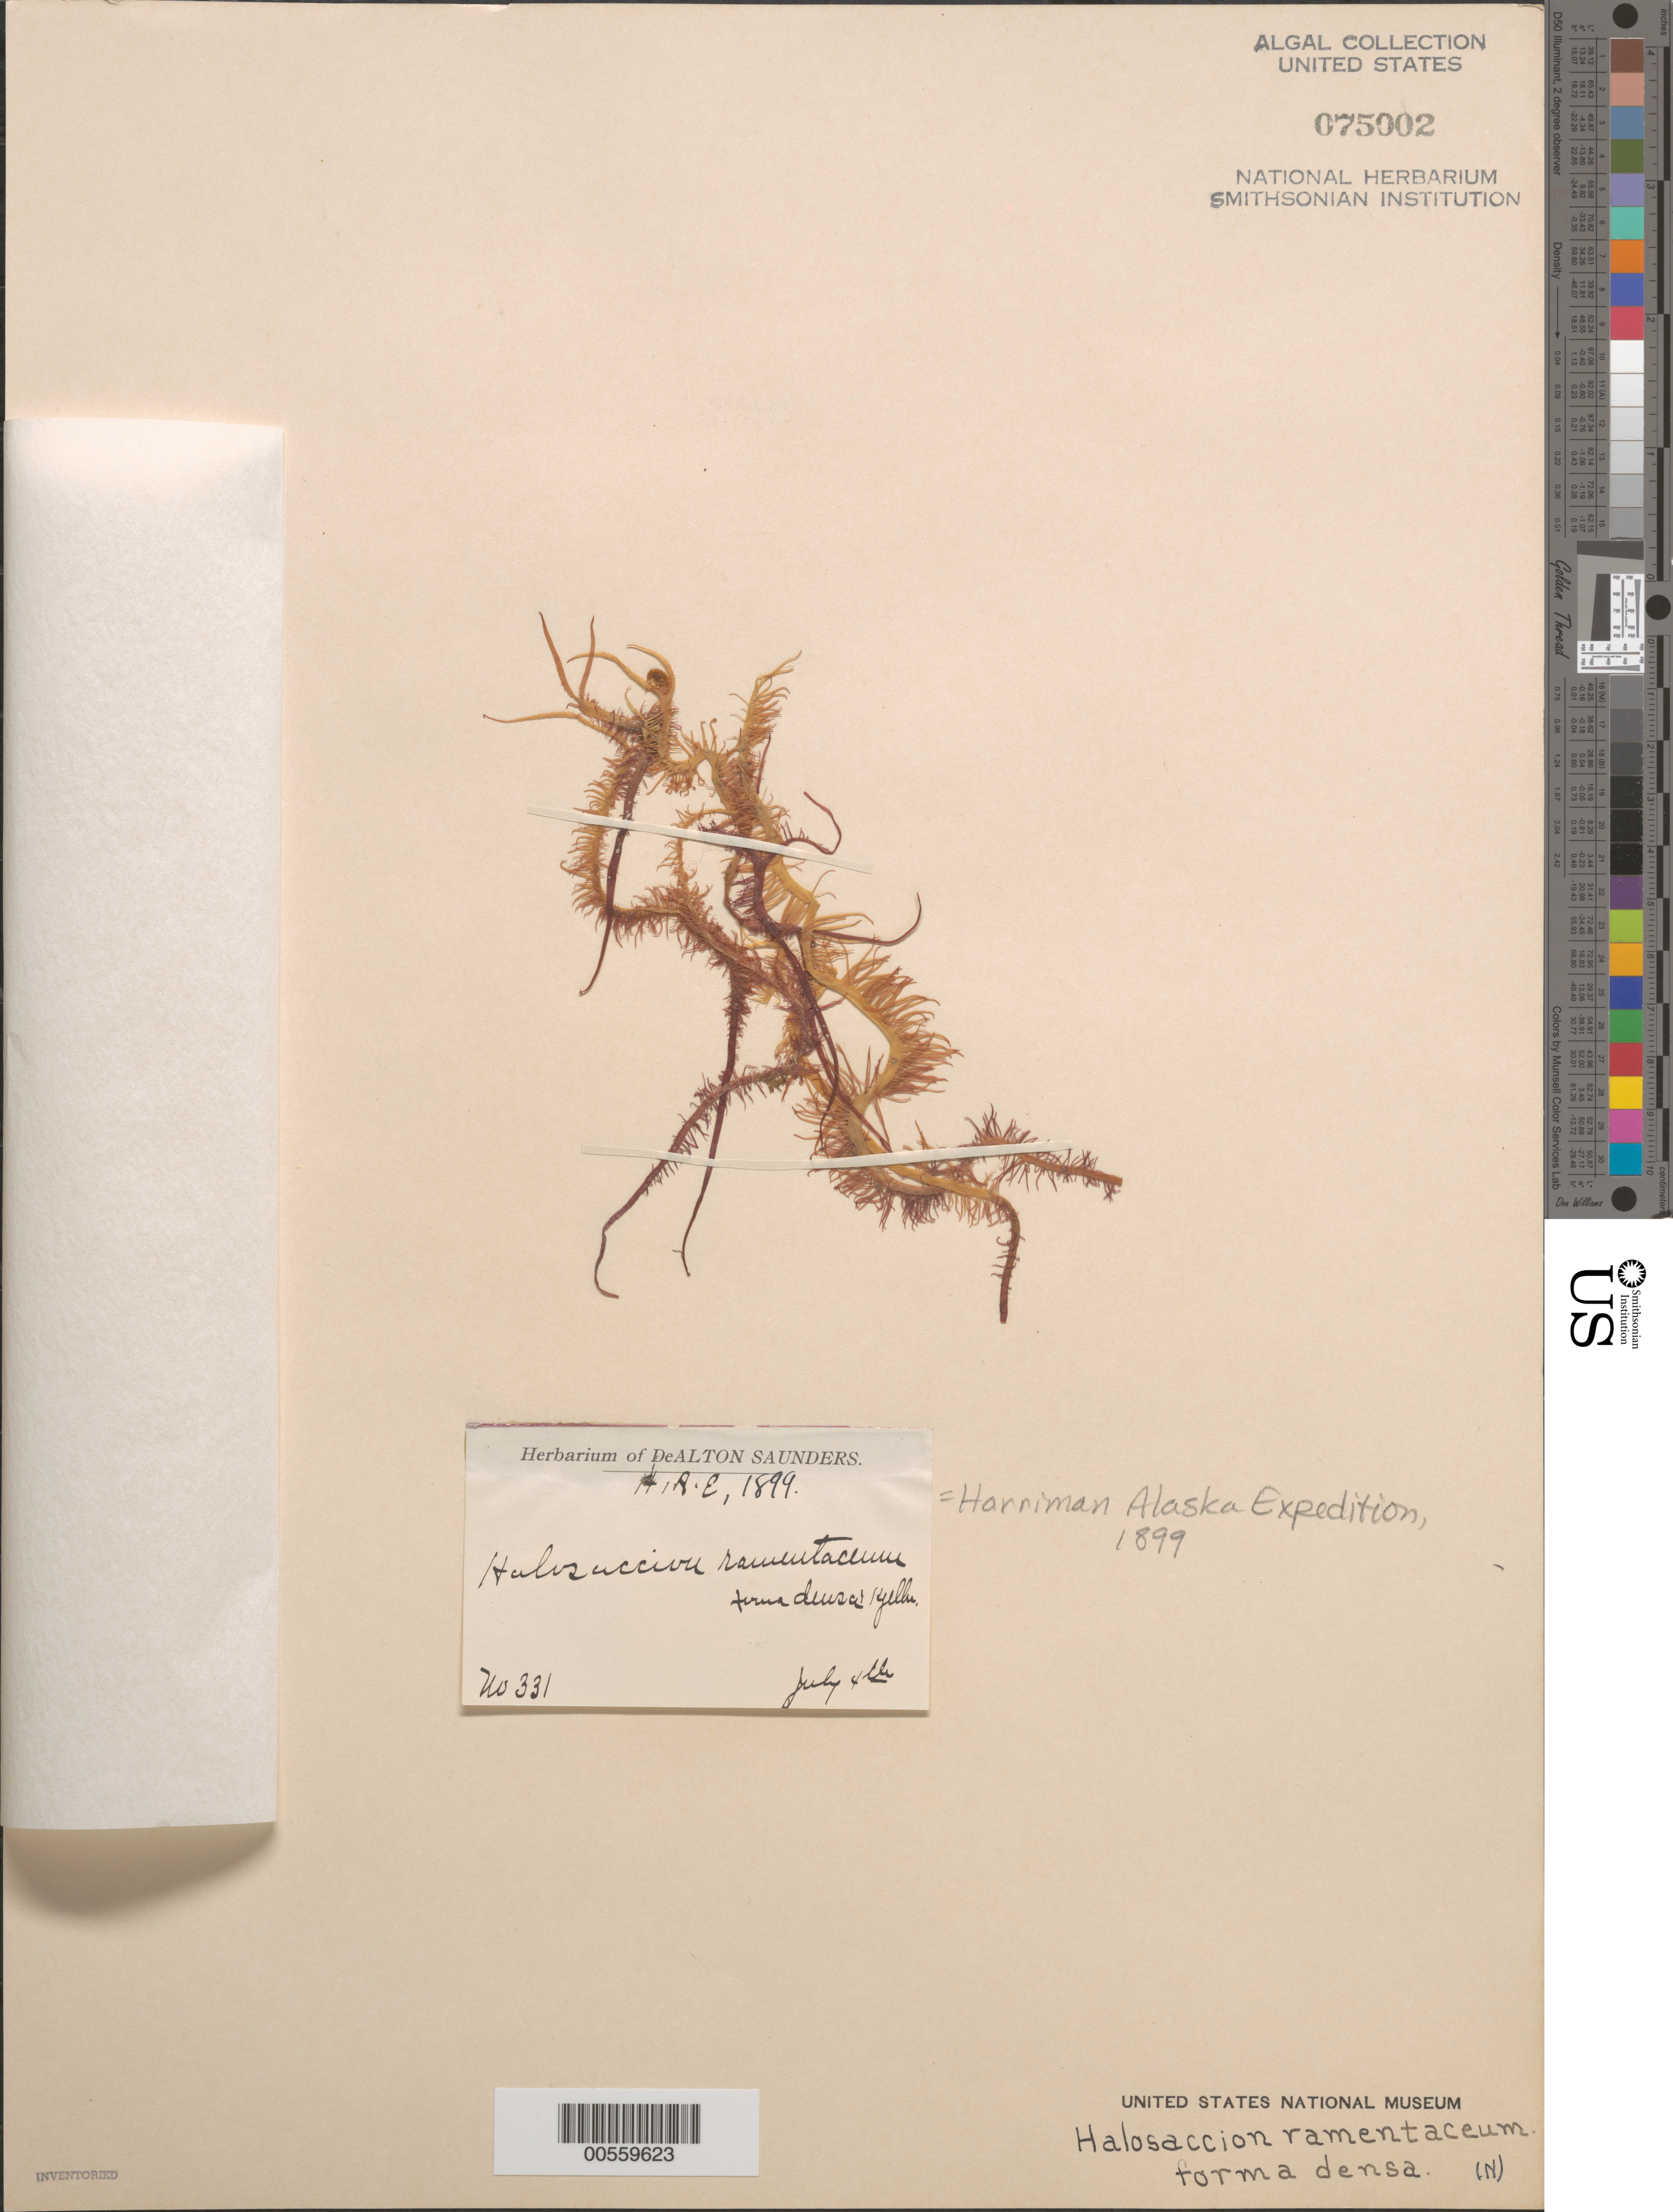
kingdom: Plantae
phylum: Rhodophyta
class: Florideophyceae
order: Palmariales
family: Palmariaceae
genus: Devaleraea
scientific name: Devaleraea ramentacea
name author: (L.) Guiry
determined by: Algae name updating Project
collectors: D. A. Saunders (herbarium)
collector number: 331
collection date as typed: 04 Jul 1899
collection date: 1899-07-04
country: United States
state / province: Alaska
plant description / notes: Harriman Alaska Expedition, 1899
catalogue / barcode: US 75002